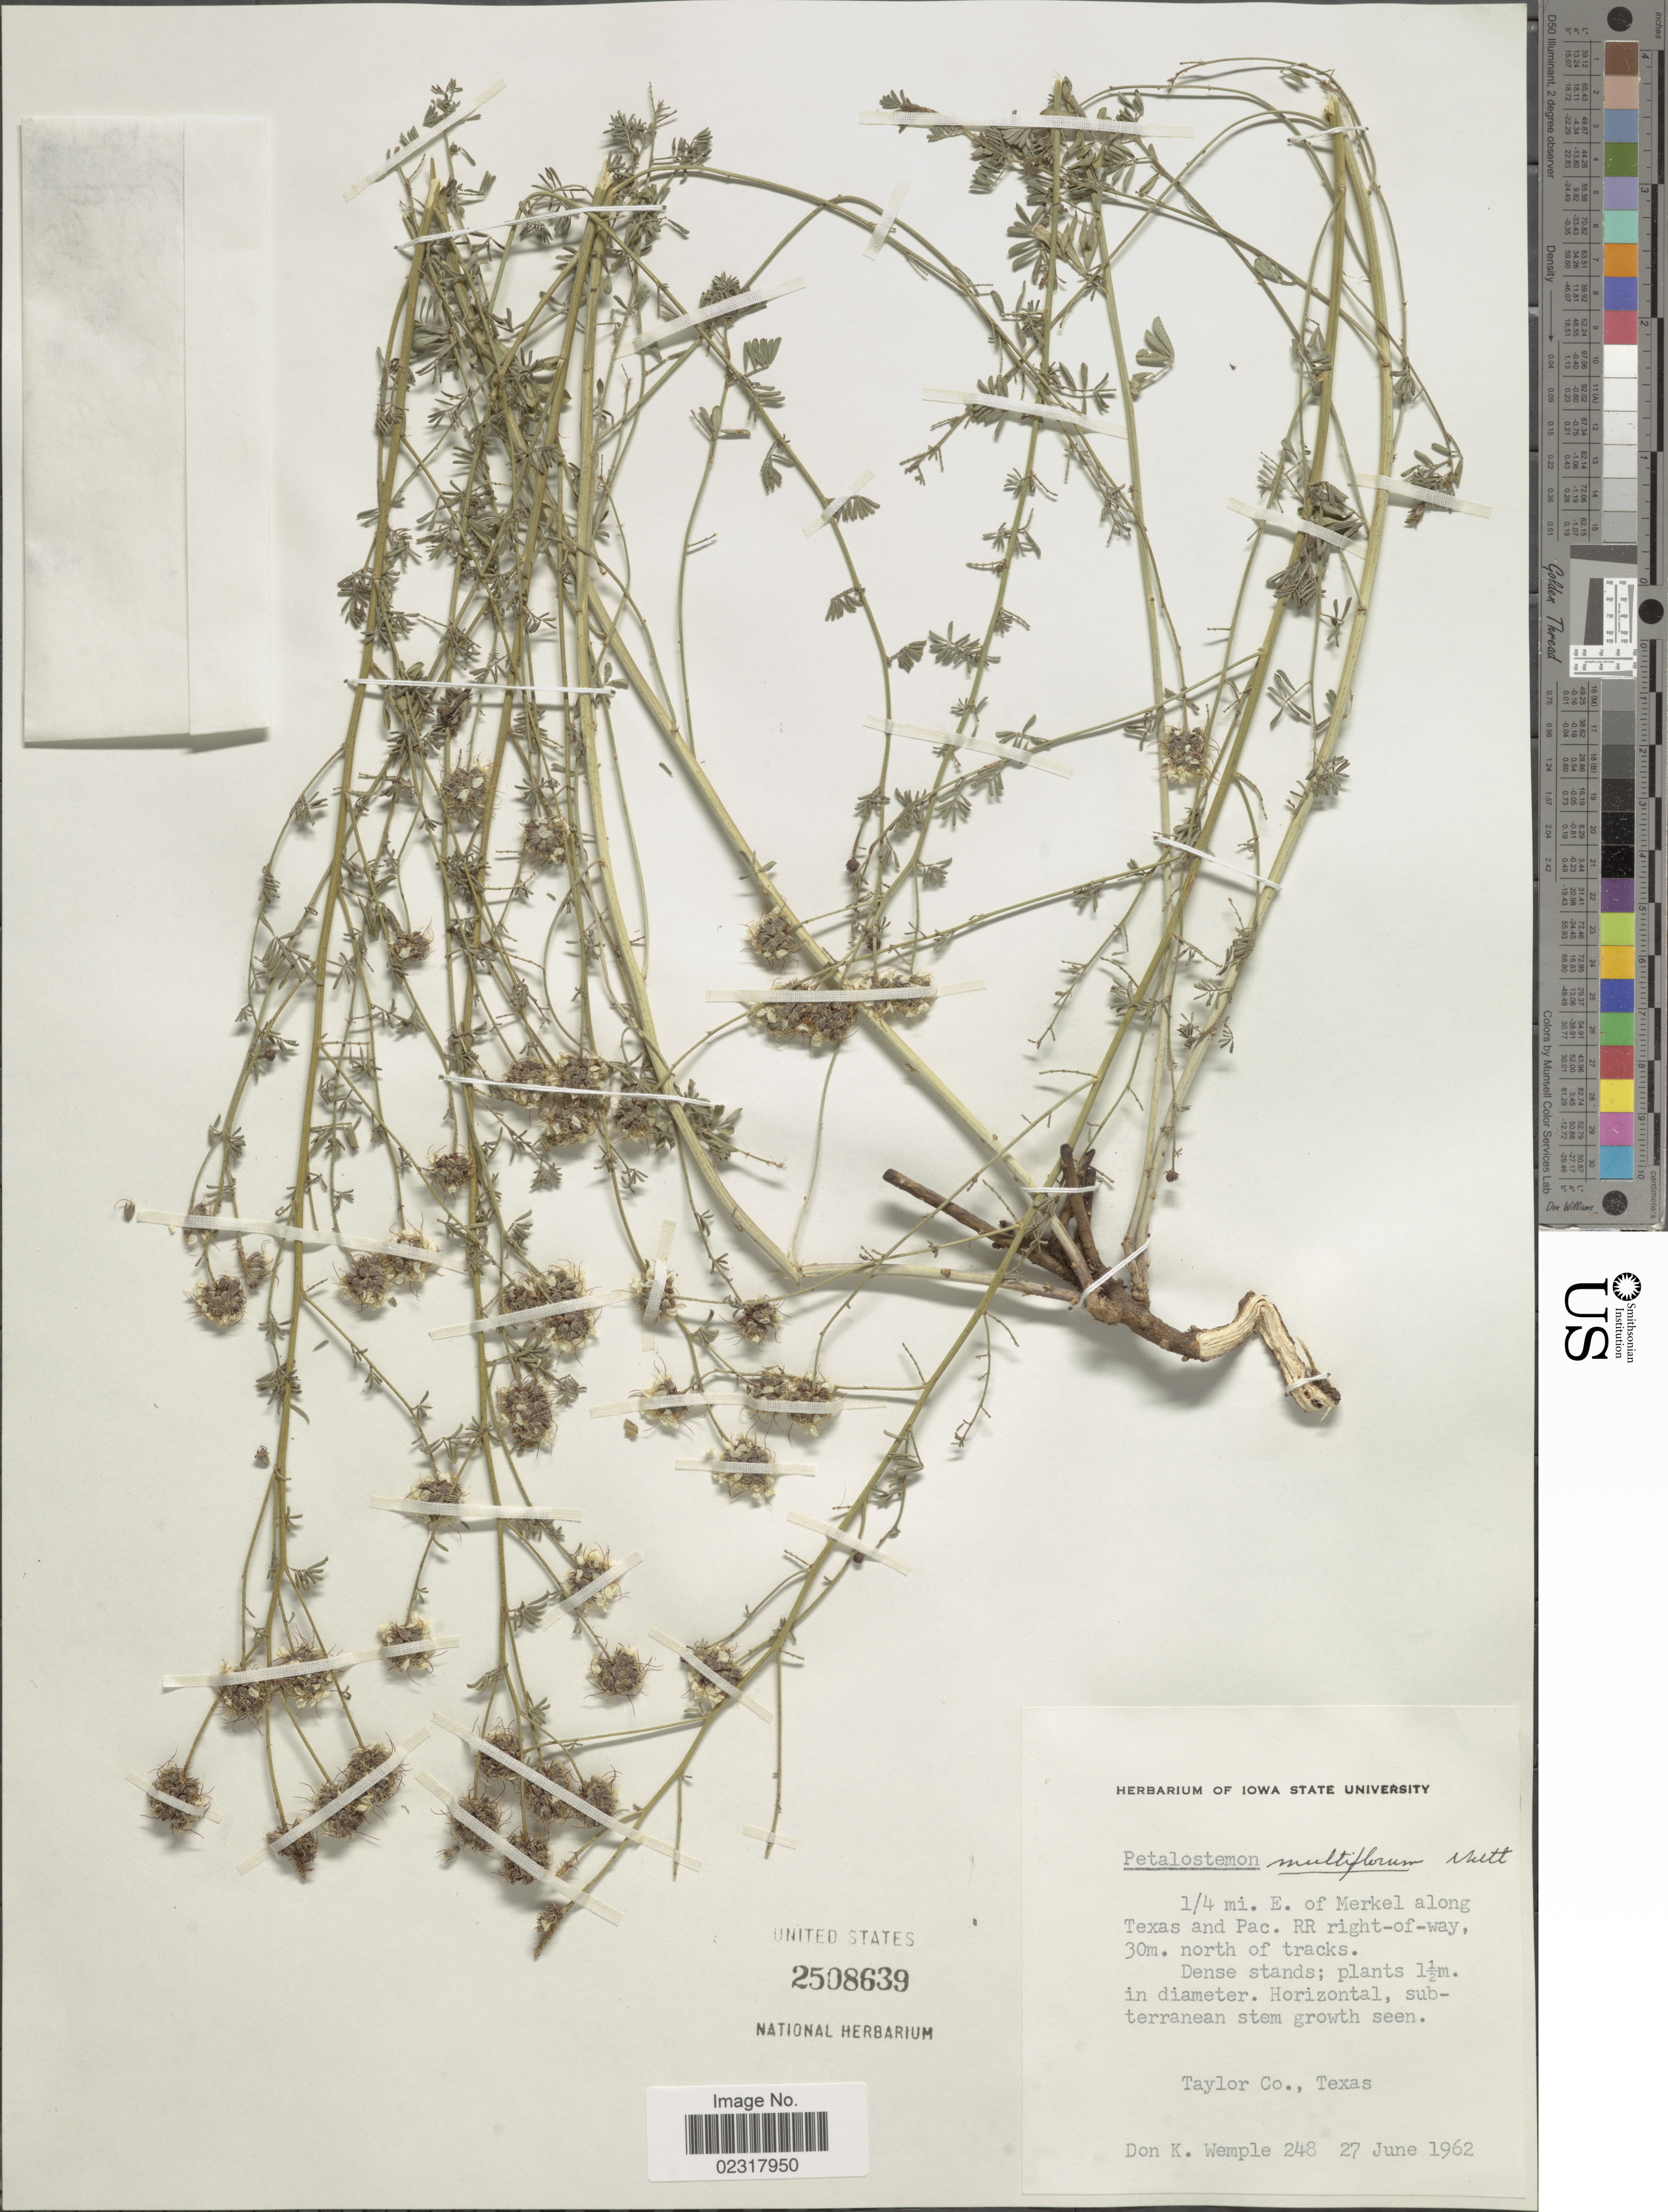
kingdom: Plantae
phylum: Tracheophyta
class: Magnoliopsida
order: Fabales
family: Fabaceae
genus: Dalea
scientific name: Dalea multiflora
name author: (Nutt.) Shinners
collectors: D. Wemple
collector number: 248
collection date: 1962-06-27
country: United States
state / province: Texas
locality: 1/4 mi. E. of Merkel along Texas and Pac. RR right-of-way 30m. north of tracks. Taylor Co.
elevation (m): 30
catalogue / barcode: US 2508639